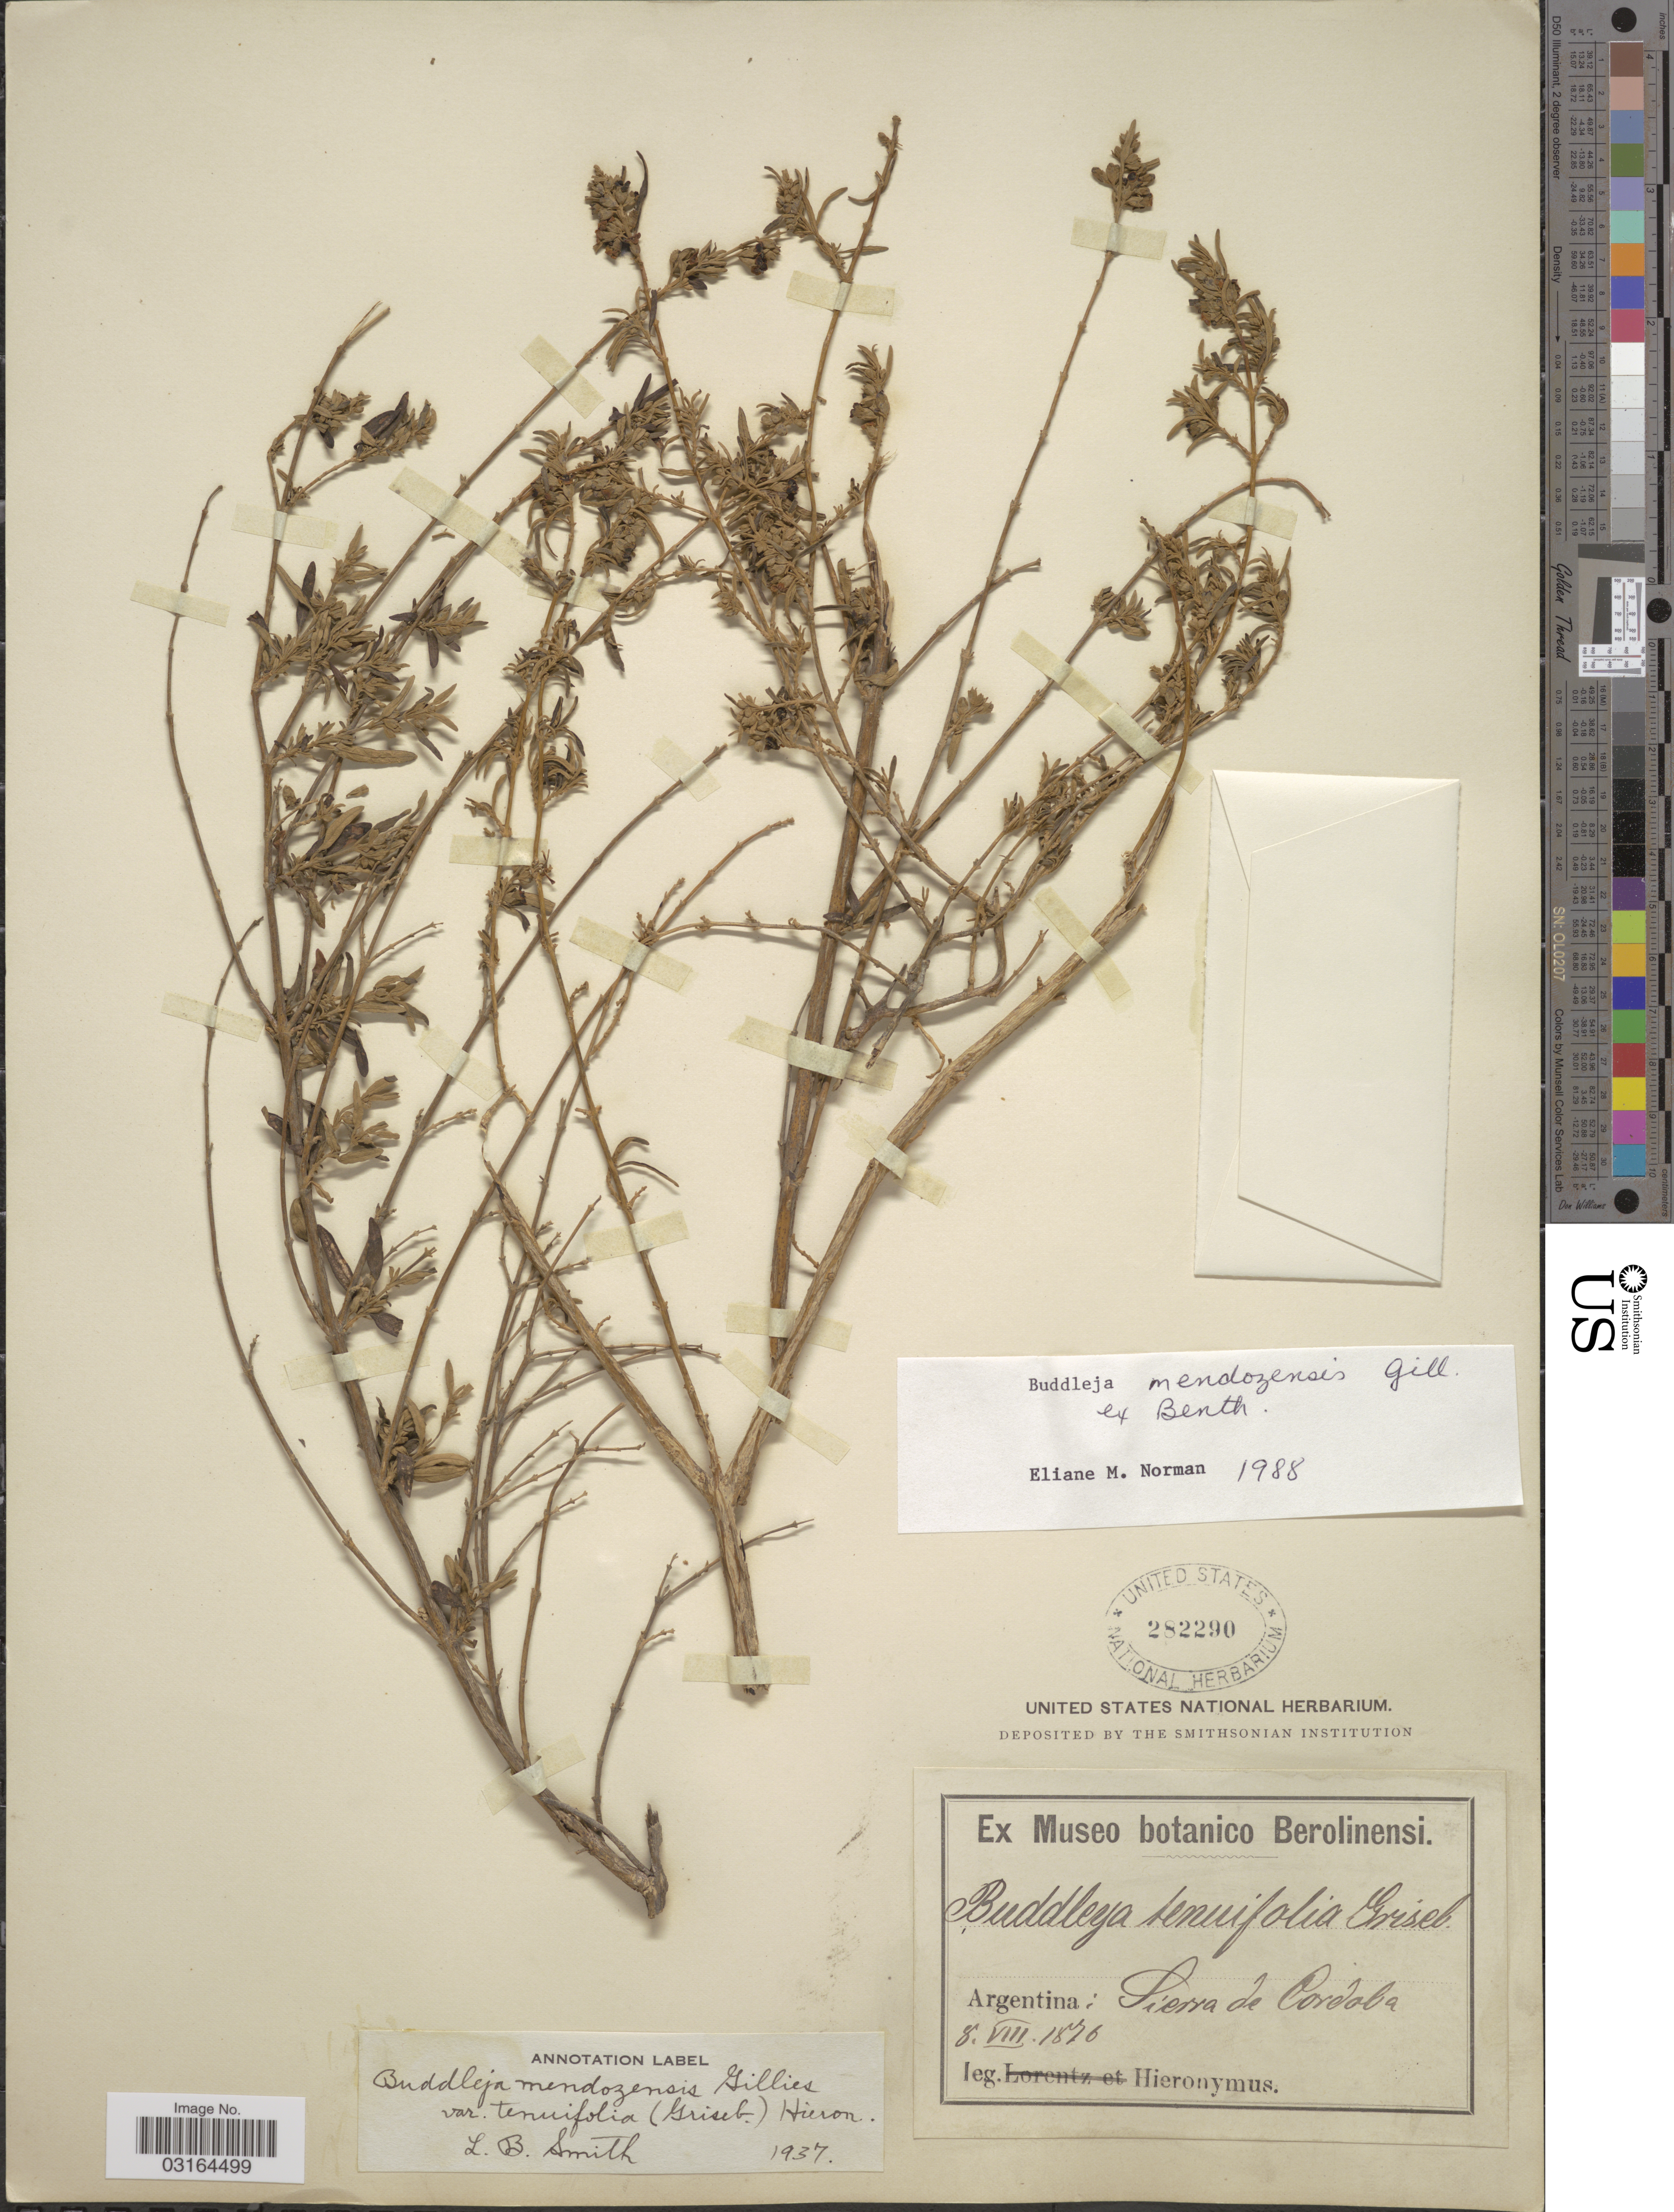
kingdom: Plantae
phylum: Tracheophyta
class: Magnoliopsida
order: Lamiales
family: Scrophulariaceae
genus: Buddleja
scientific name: Buddleja mendozensis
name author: Gillet ex Benth.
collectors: -. Hieronymus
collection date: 1876-08-08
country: Argentina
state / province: Cordoba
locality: Sierra de Cordoba.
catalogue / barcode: US 282290